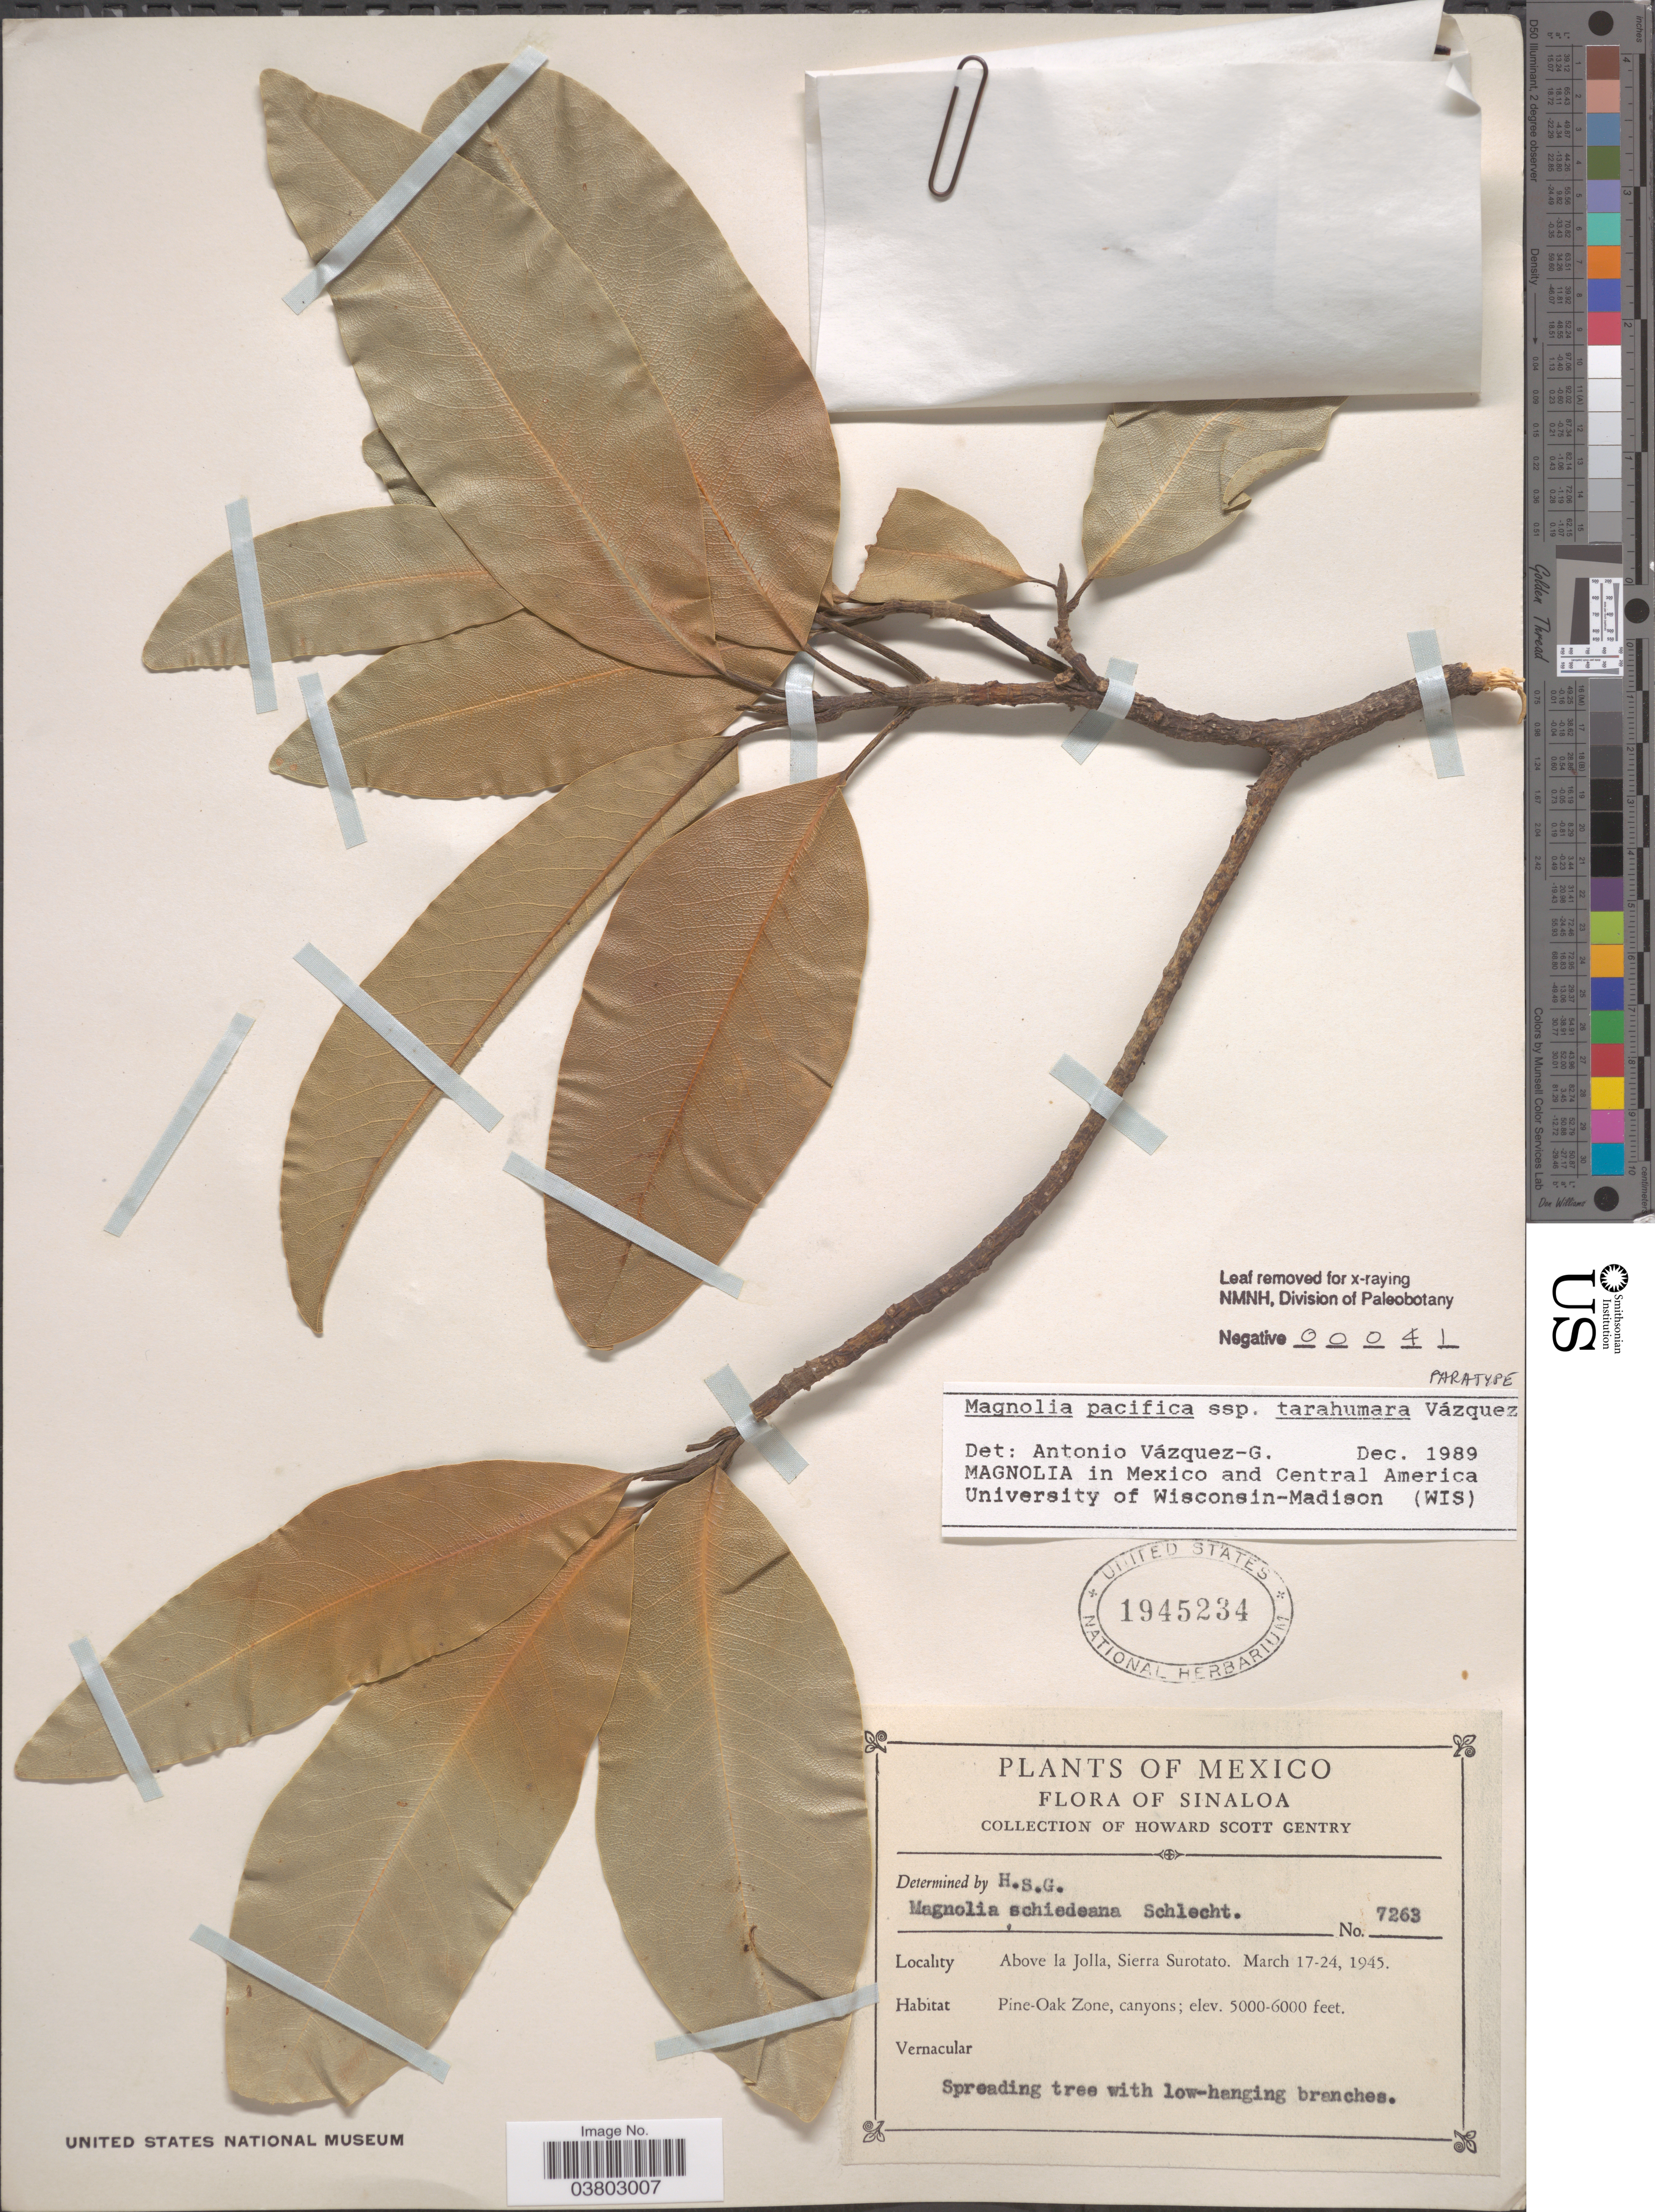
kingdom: Plantae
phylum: Tracheophyta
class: Magnoliopsida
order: Magnoliales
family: Magnoliaceae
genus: Magnolia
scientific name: Magnolia pacifica subsp. tarahumara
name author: A. Vázquez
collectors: H. S. Gentry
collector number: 7263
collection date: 1945-03-17/1945-03-24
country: Mexico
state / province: Sinaloa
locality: Above la Jolla, Sierra Surotato.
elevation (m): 1524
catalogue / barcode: US 1945234